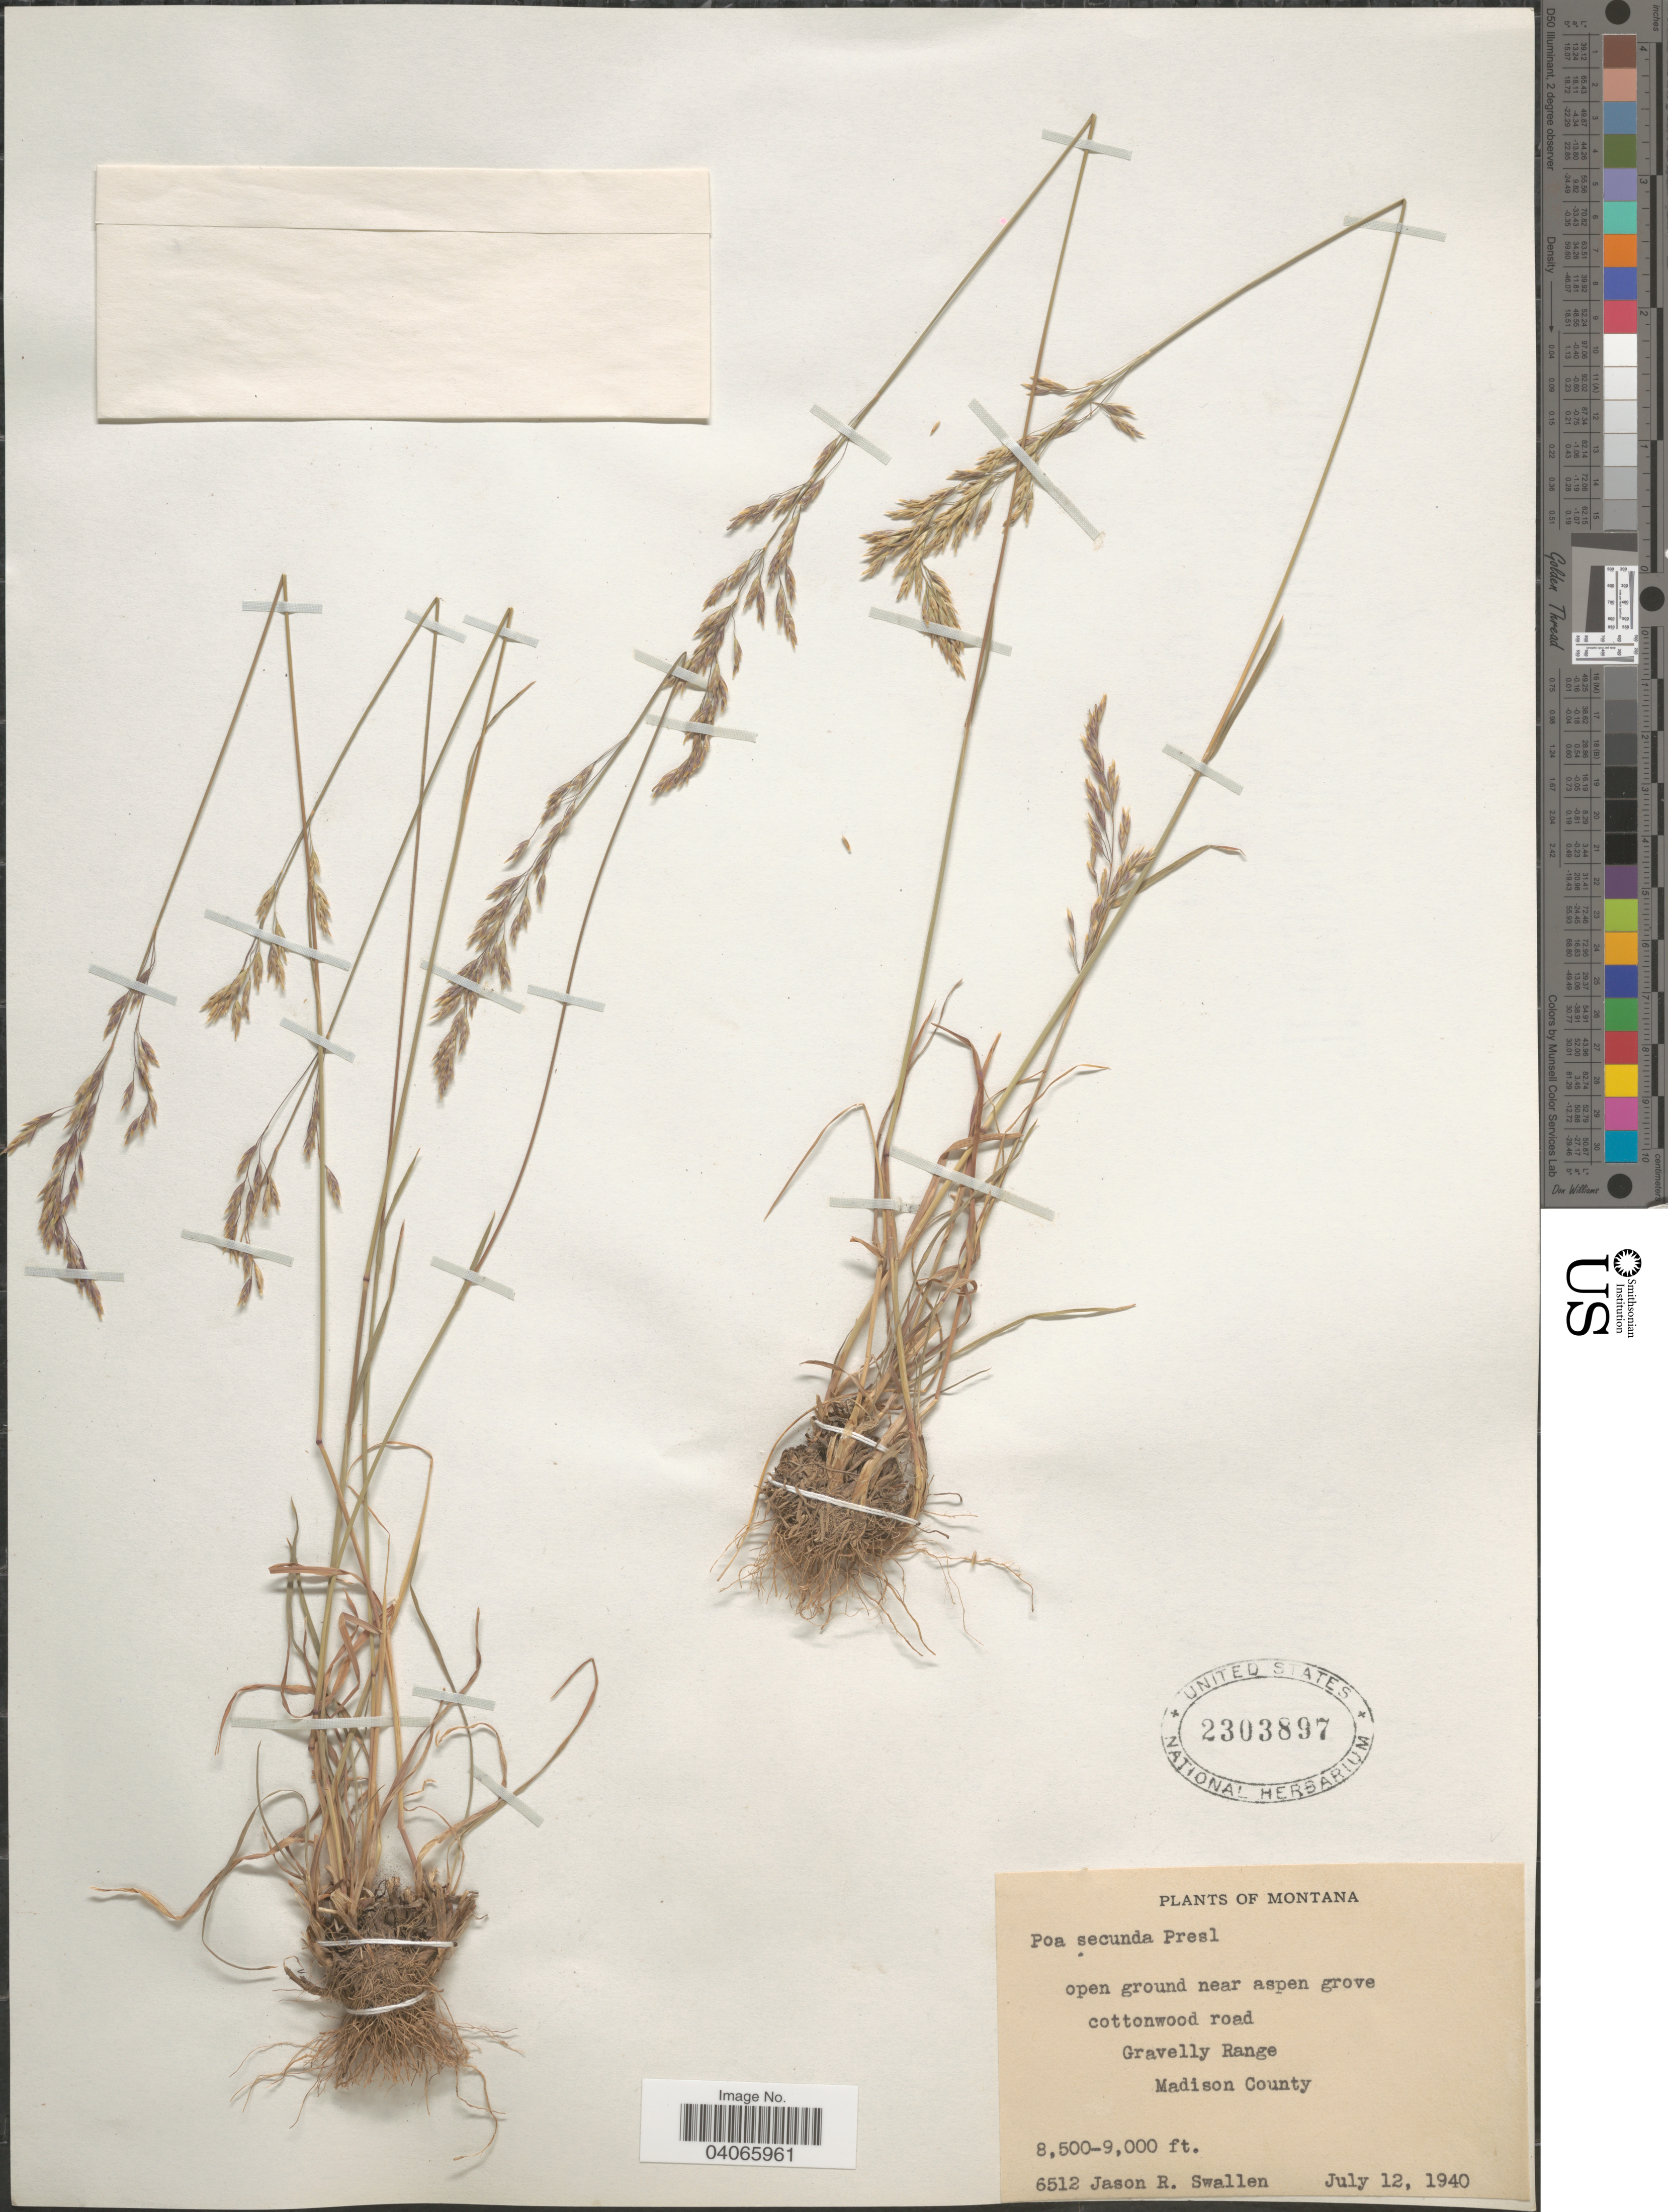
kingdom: Plantae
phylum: Tracheophyta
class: Liliopsida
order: Poales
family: Poaceae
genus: Poa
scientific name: Poa secunda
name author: J. Presl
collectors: J. R. Swallen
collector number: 6512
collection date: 1940-07-12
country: United States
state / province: Montana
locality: Near aspen grove. Cottonwood road. Gravelly Range. Madison County.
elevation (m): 2591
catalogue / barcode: US 2303897